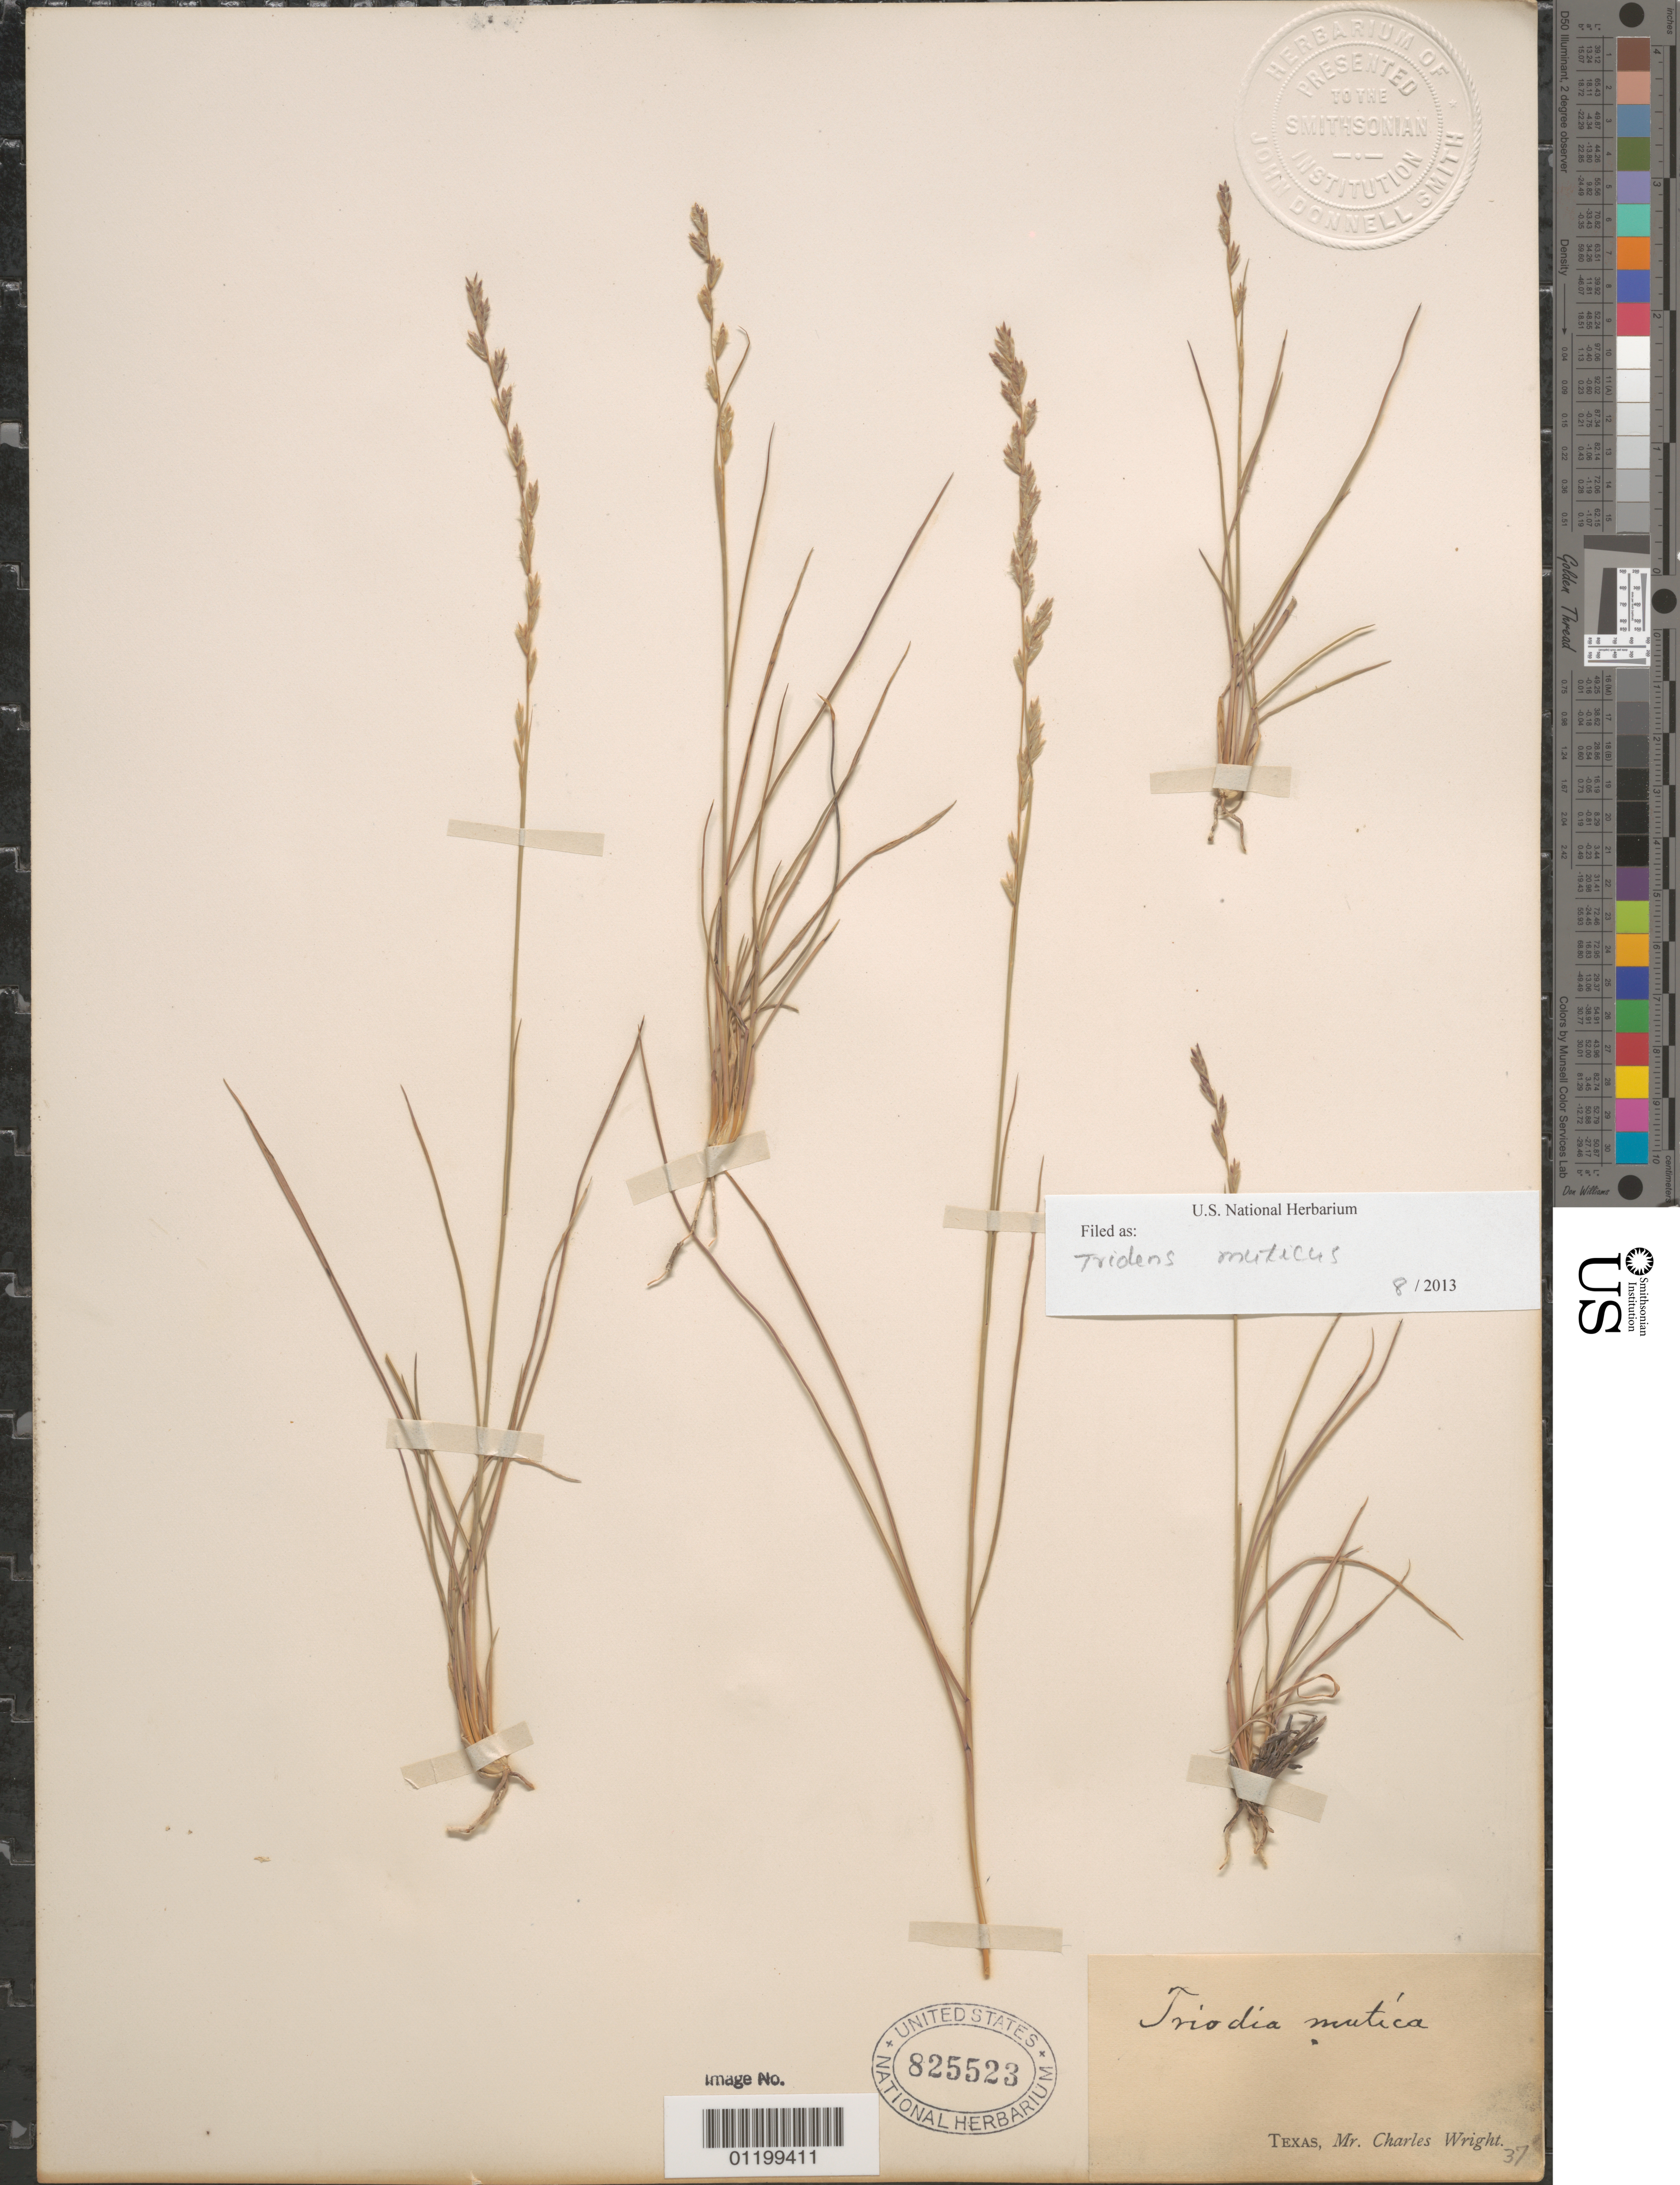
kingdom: Plantae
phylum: Tracheophyta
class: Liliopsida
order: Poales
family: Poaceae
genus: Tridens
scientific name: Tridens muticus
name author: (Torr.) Nash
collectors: C. Wright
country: United States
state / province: Texas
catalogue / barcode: US 825523